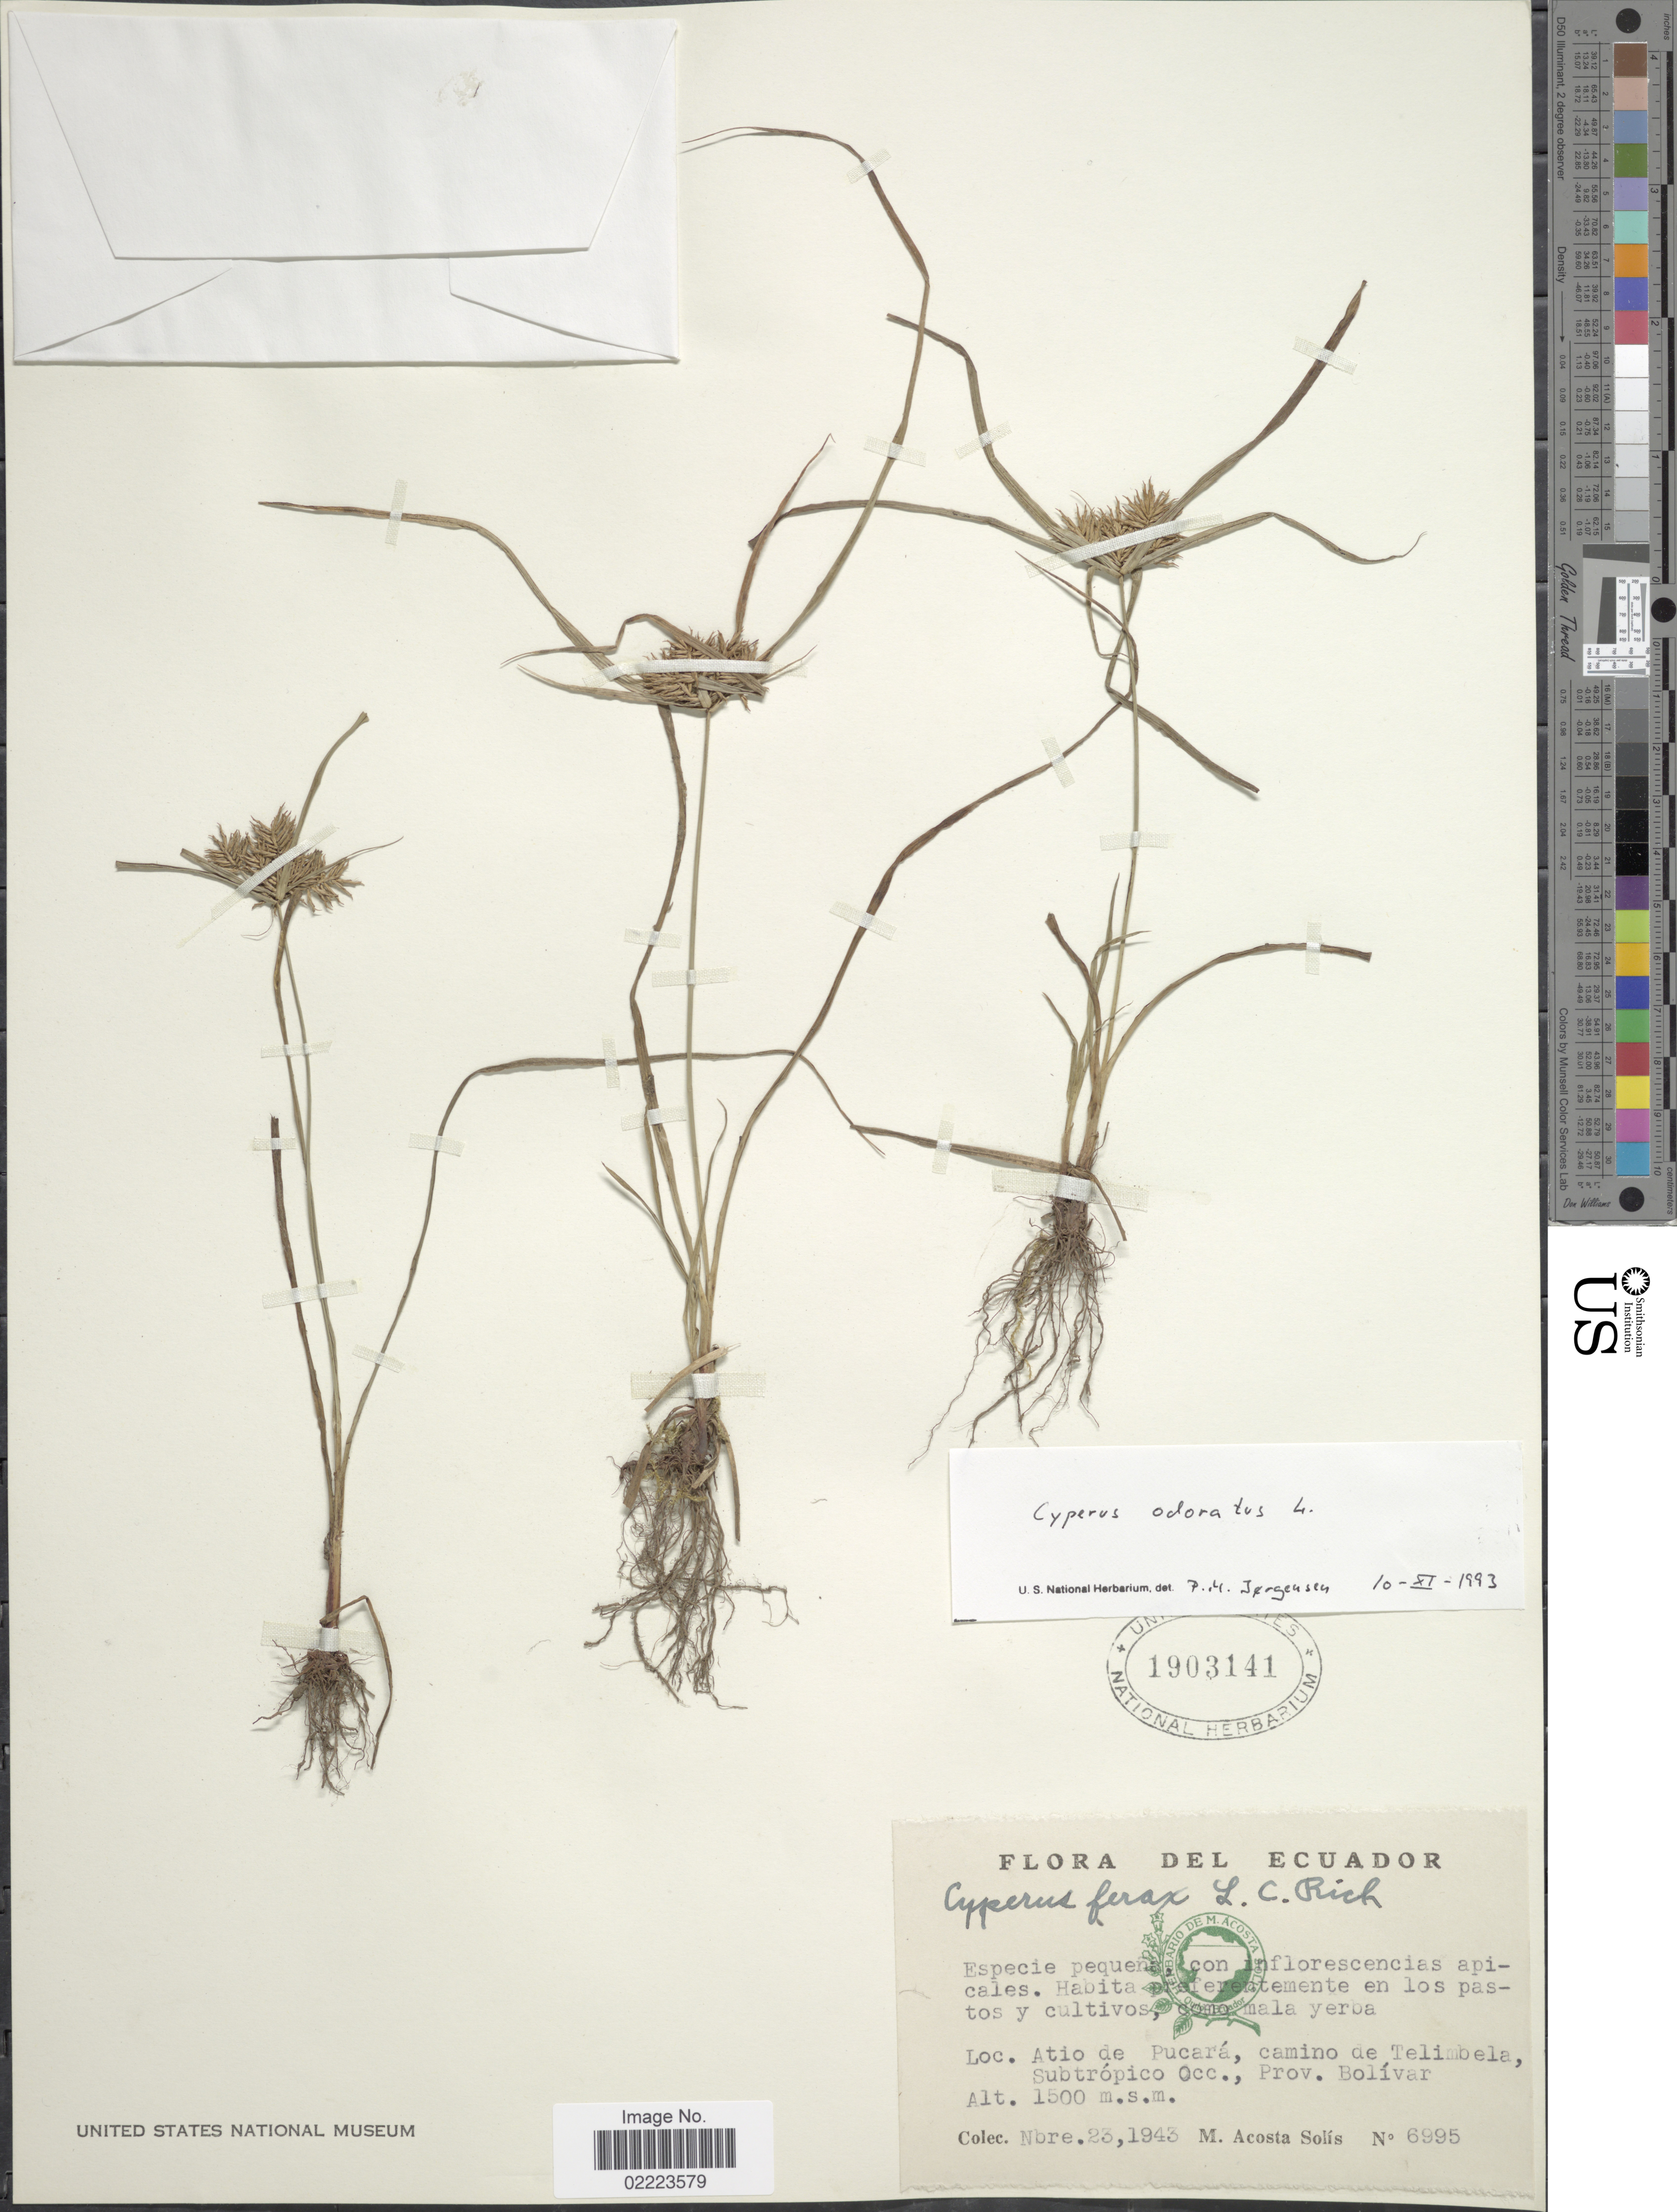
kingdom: Plantae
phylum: Tracheophyta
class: Liliopsida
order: Poales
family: Cyperaceae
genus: Cyperus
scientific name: Cyperus odoratus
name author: L.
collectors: M. Acosta Solis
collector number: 6995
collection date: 1943-11-23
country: Ecuador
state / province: Bolívar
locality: Atio de Pucara, camino de Telimbela, Subtropico Occ., Prov. Bolivar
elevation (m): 1500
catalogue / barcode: US 1903141